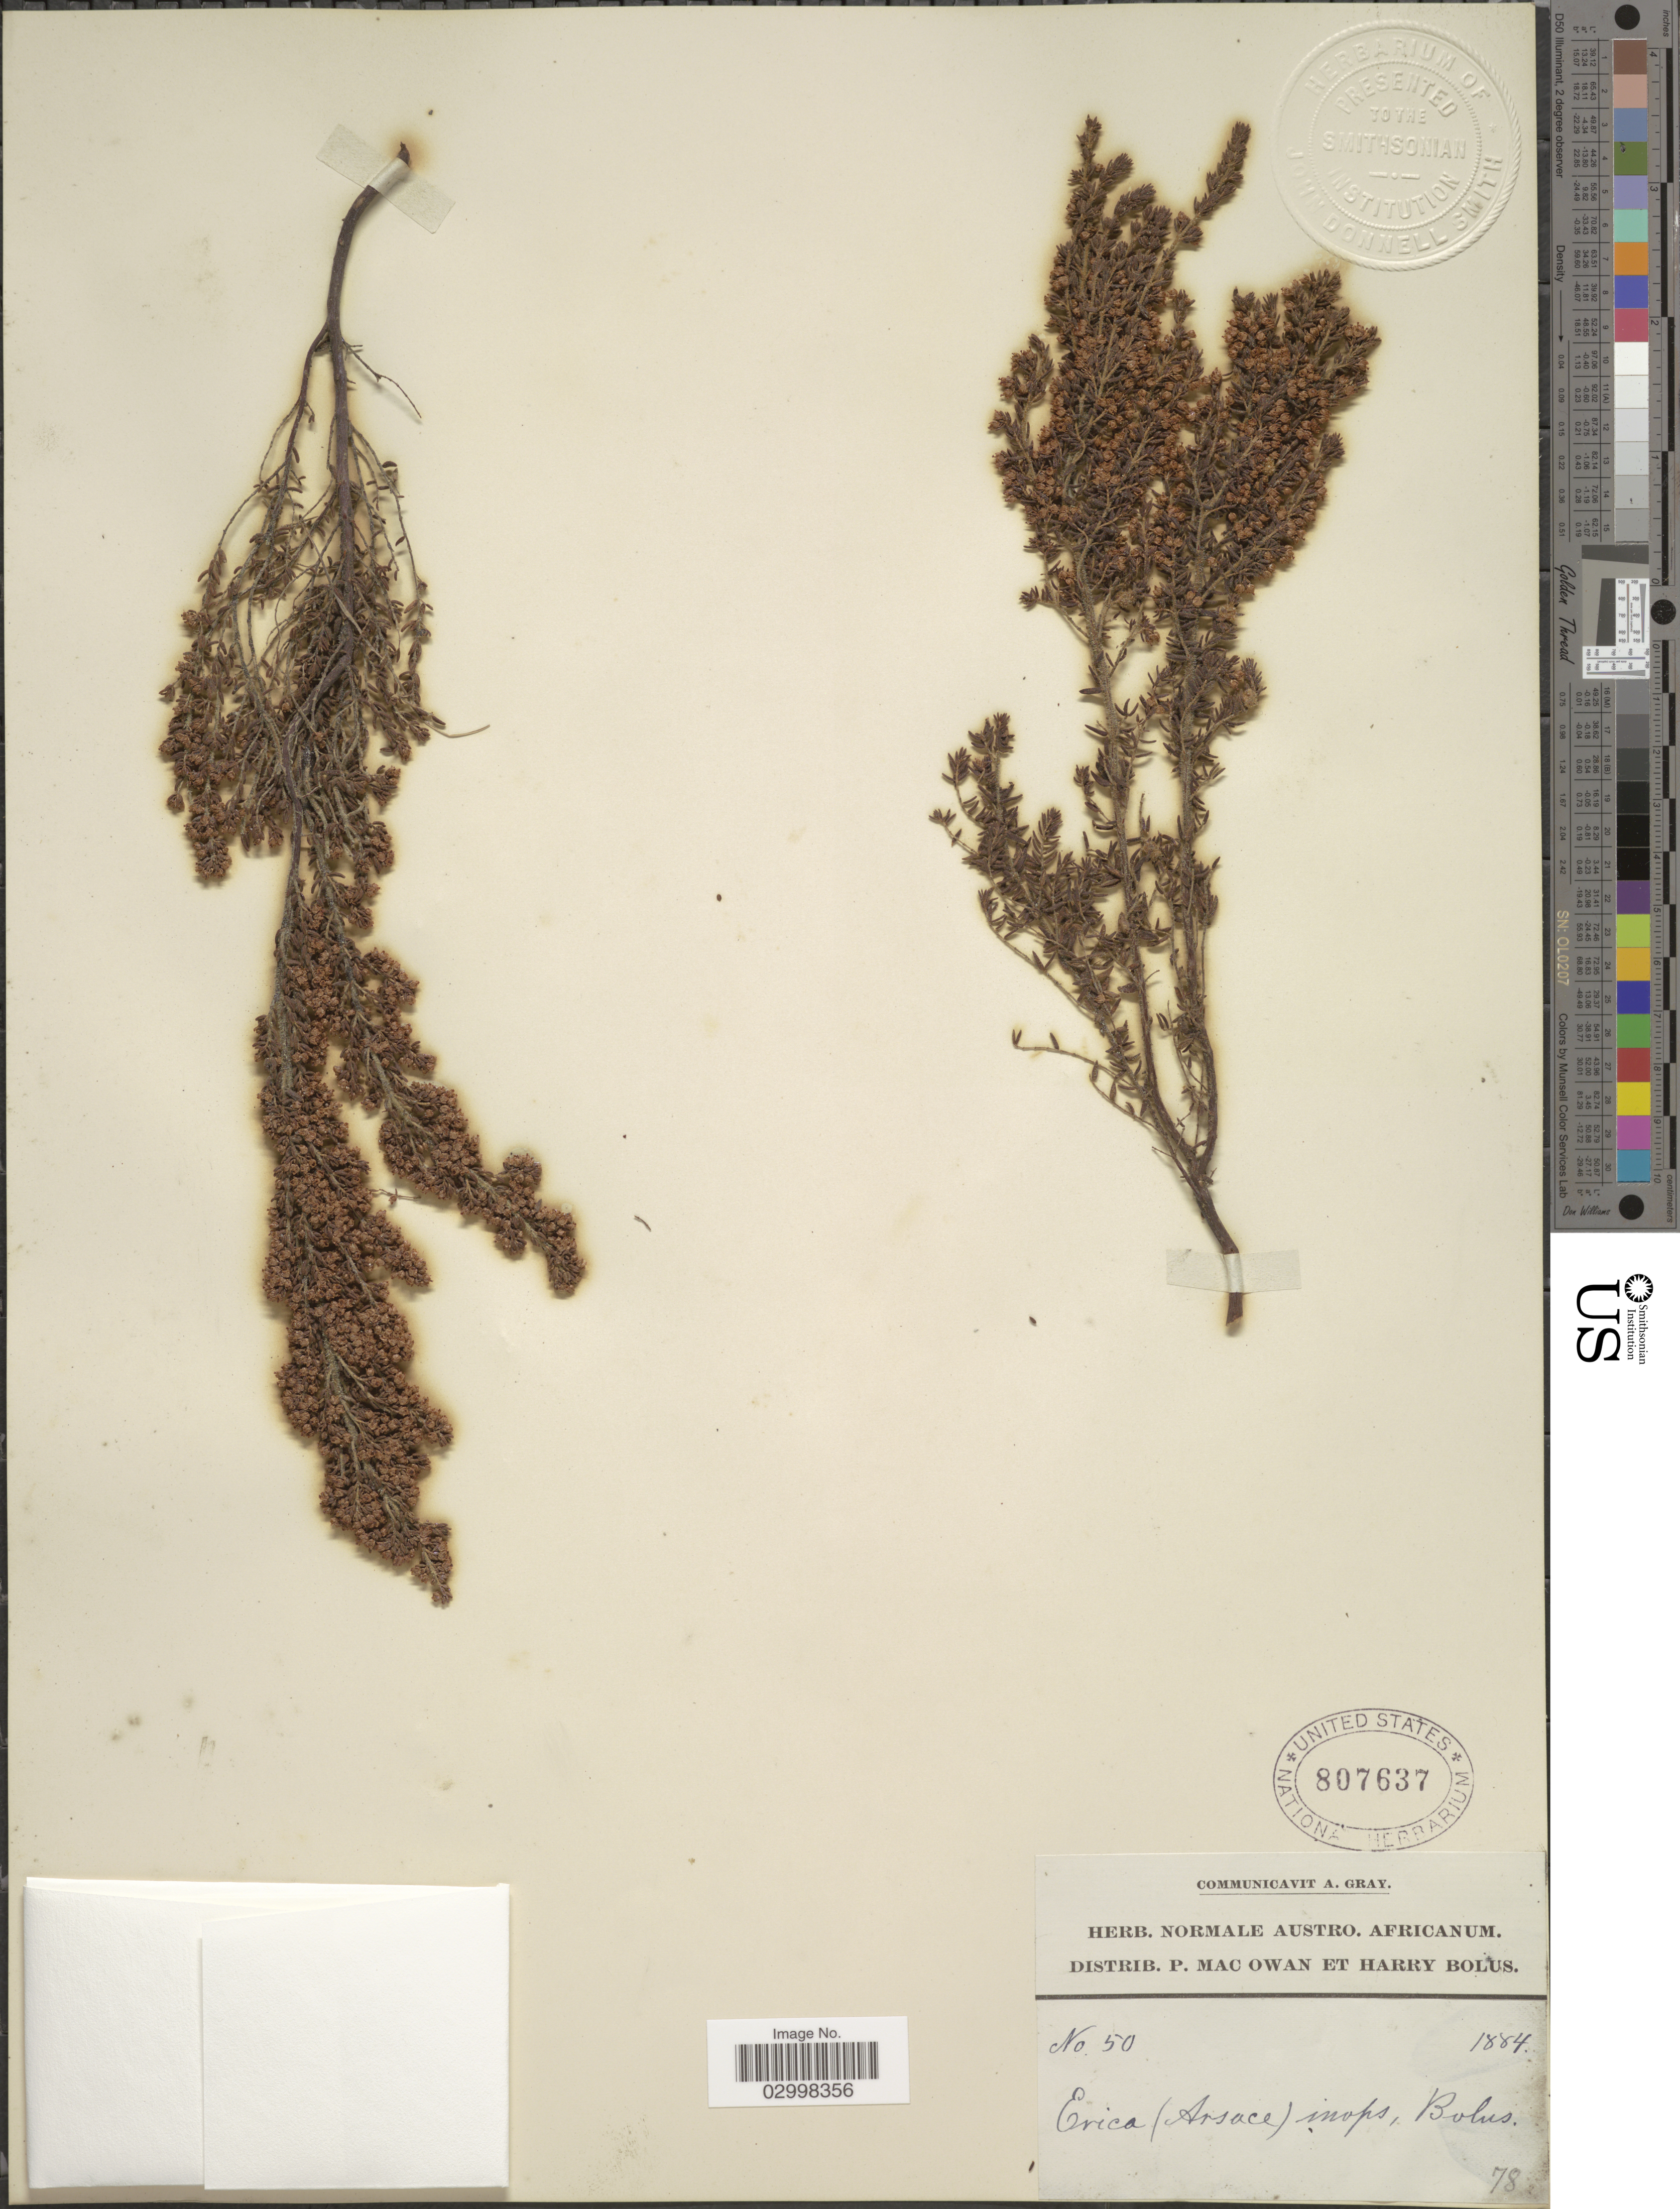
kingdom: Plantae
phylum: Tracheophyta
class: Magnoliopsida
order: Ericales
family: Ericaceae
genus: Erica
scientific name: Erica inops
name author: Bolus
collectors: P. MacOwan & H. Bolus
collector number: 50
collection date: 1884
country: South Africa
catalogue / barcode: US 807637